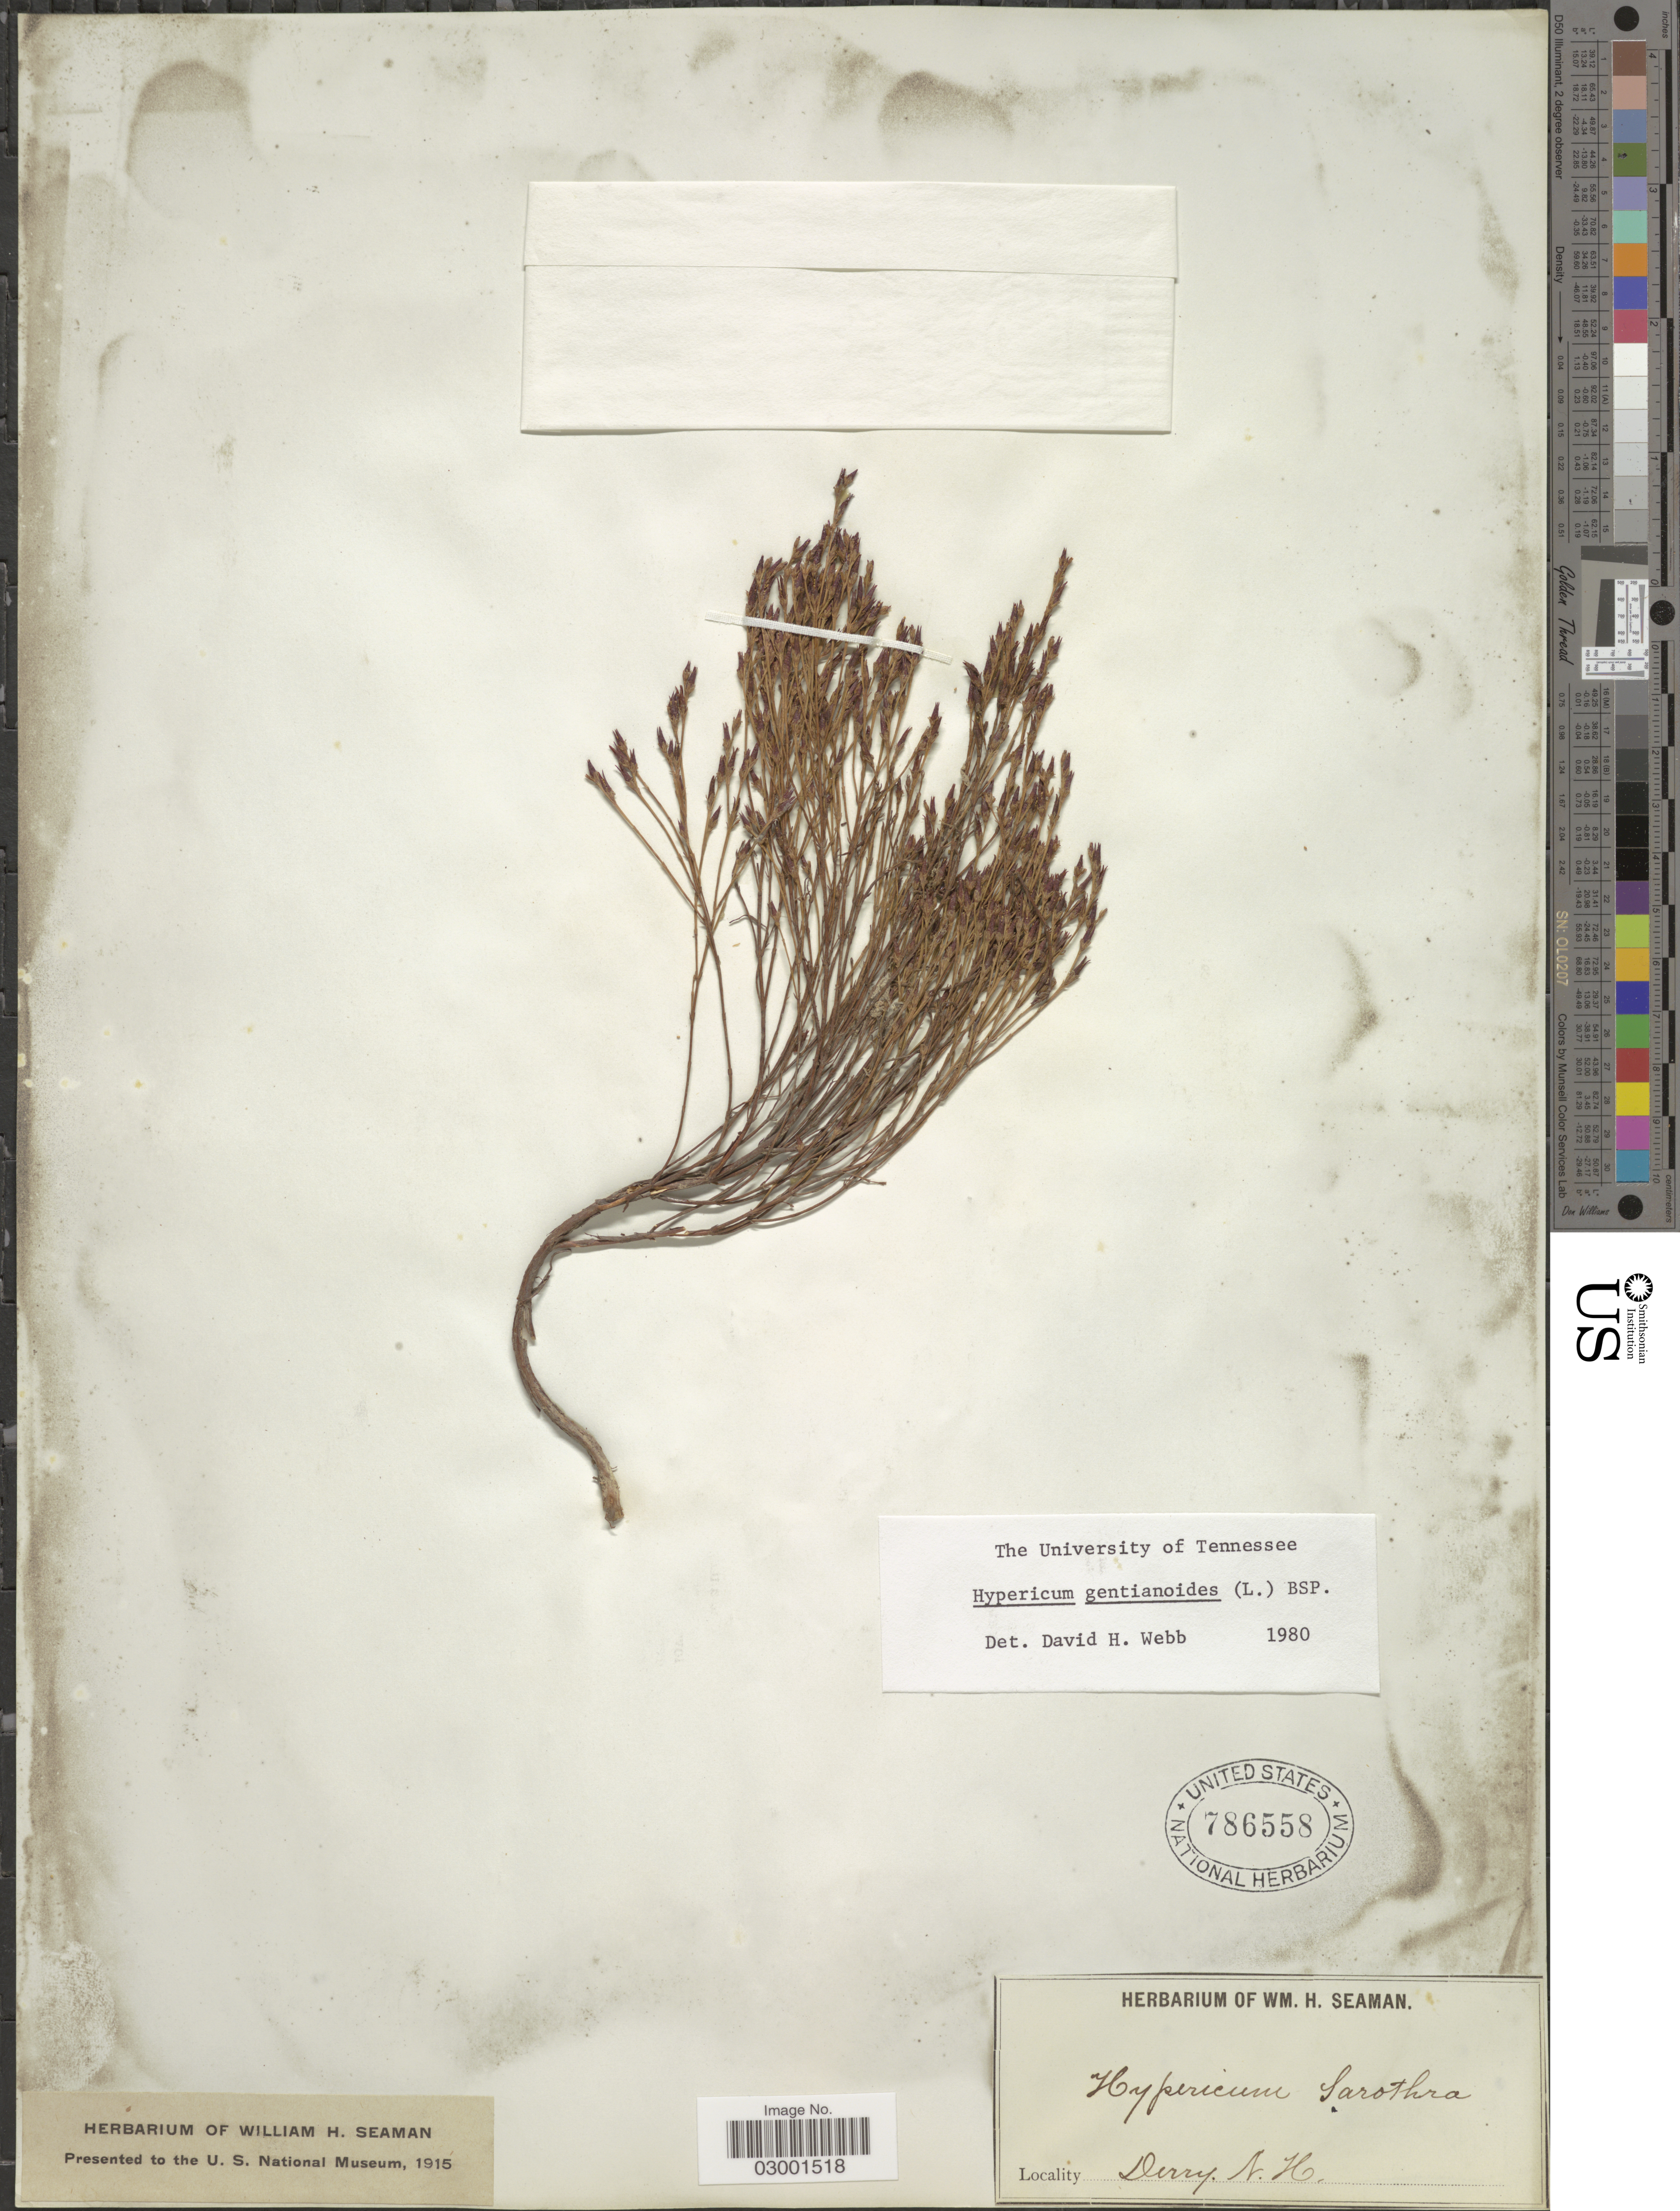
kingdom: Plantae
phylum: Tracheophyta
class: Magnoliopsida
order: Malpighiales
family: Hypericaceae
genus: Hypericum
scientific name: Hypericum gentianoides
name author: (L.) Britton, Stearns & Poggenb.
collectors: Ex herb. W. H. Seaman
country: United States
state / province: New Hampshire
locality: Derry, N. H.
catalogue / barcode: US 786558